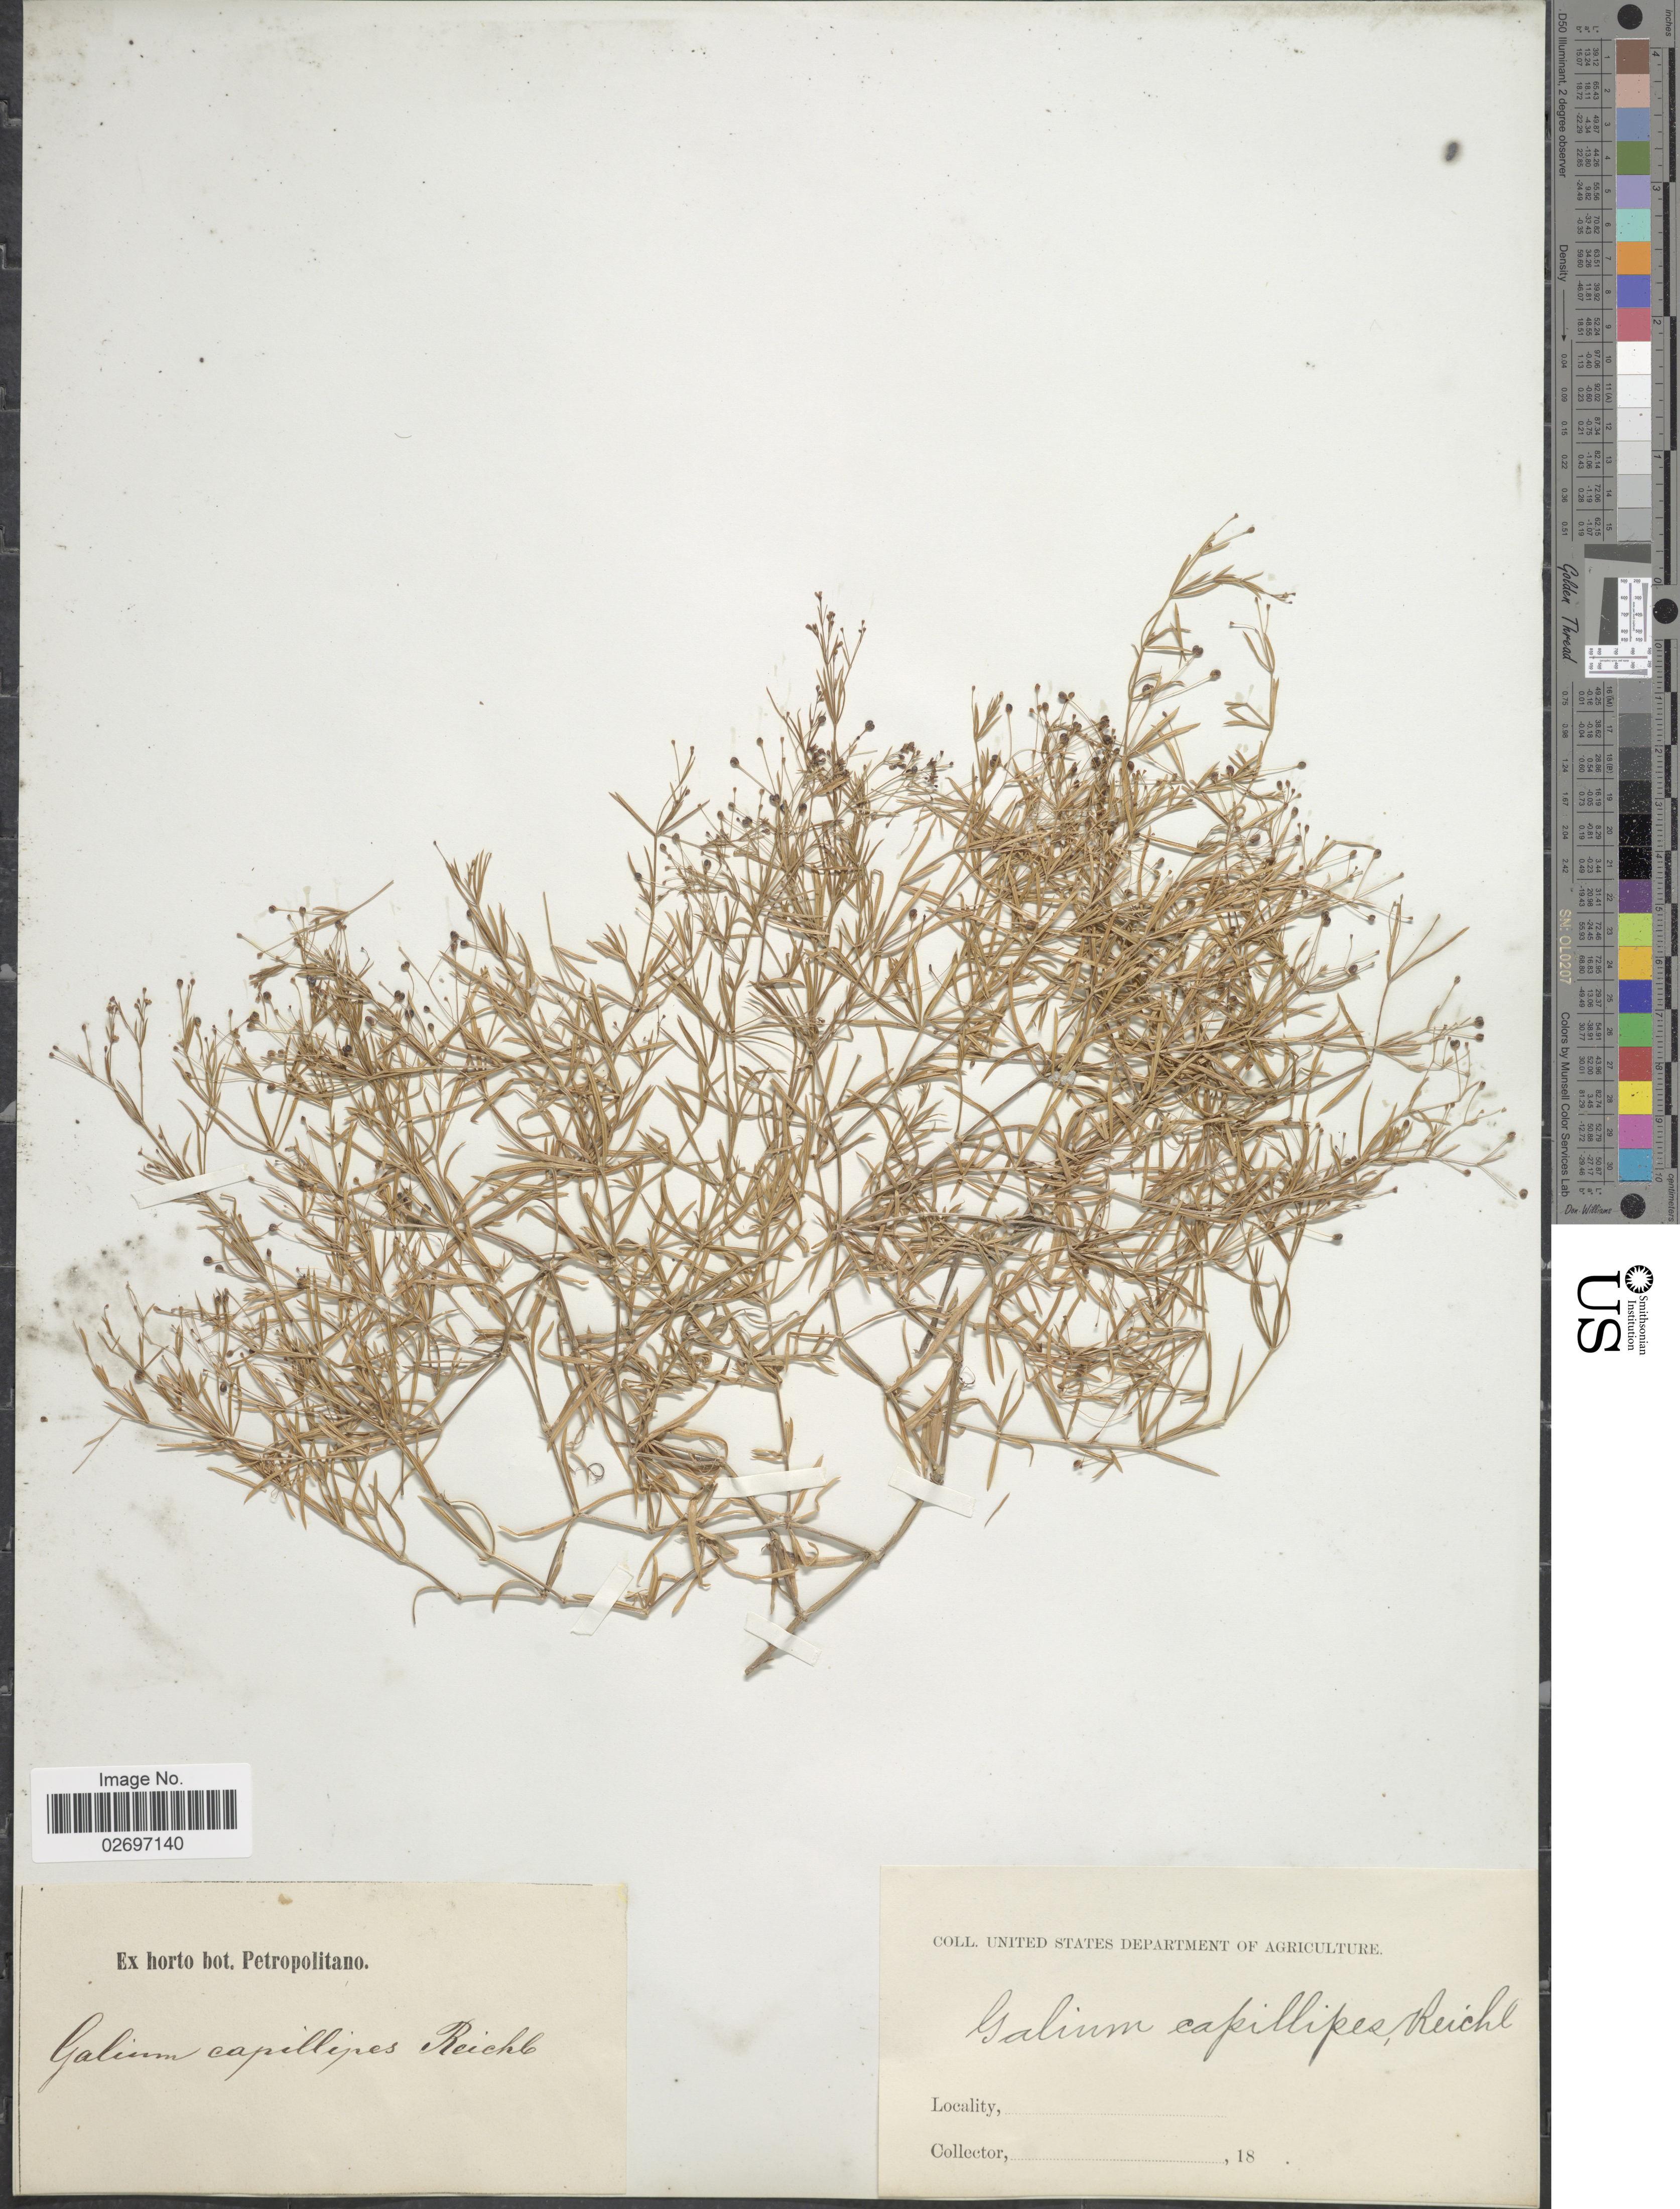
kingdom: Plantae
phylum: Tracheophyta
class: Magnoliopsida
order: Gentianales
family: Rubiaceae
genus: Galium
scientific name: Galium capillipes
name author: Rchb.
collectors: ex Horto Bot. Petropolitano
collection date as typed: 18